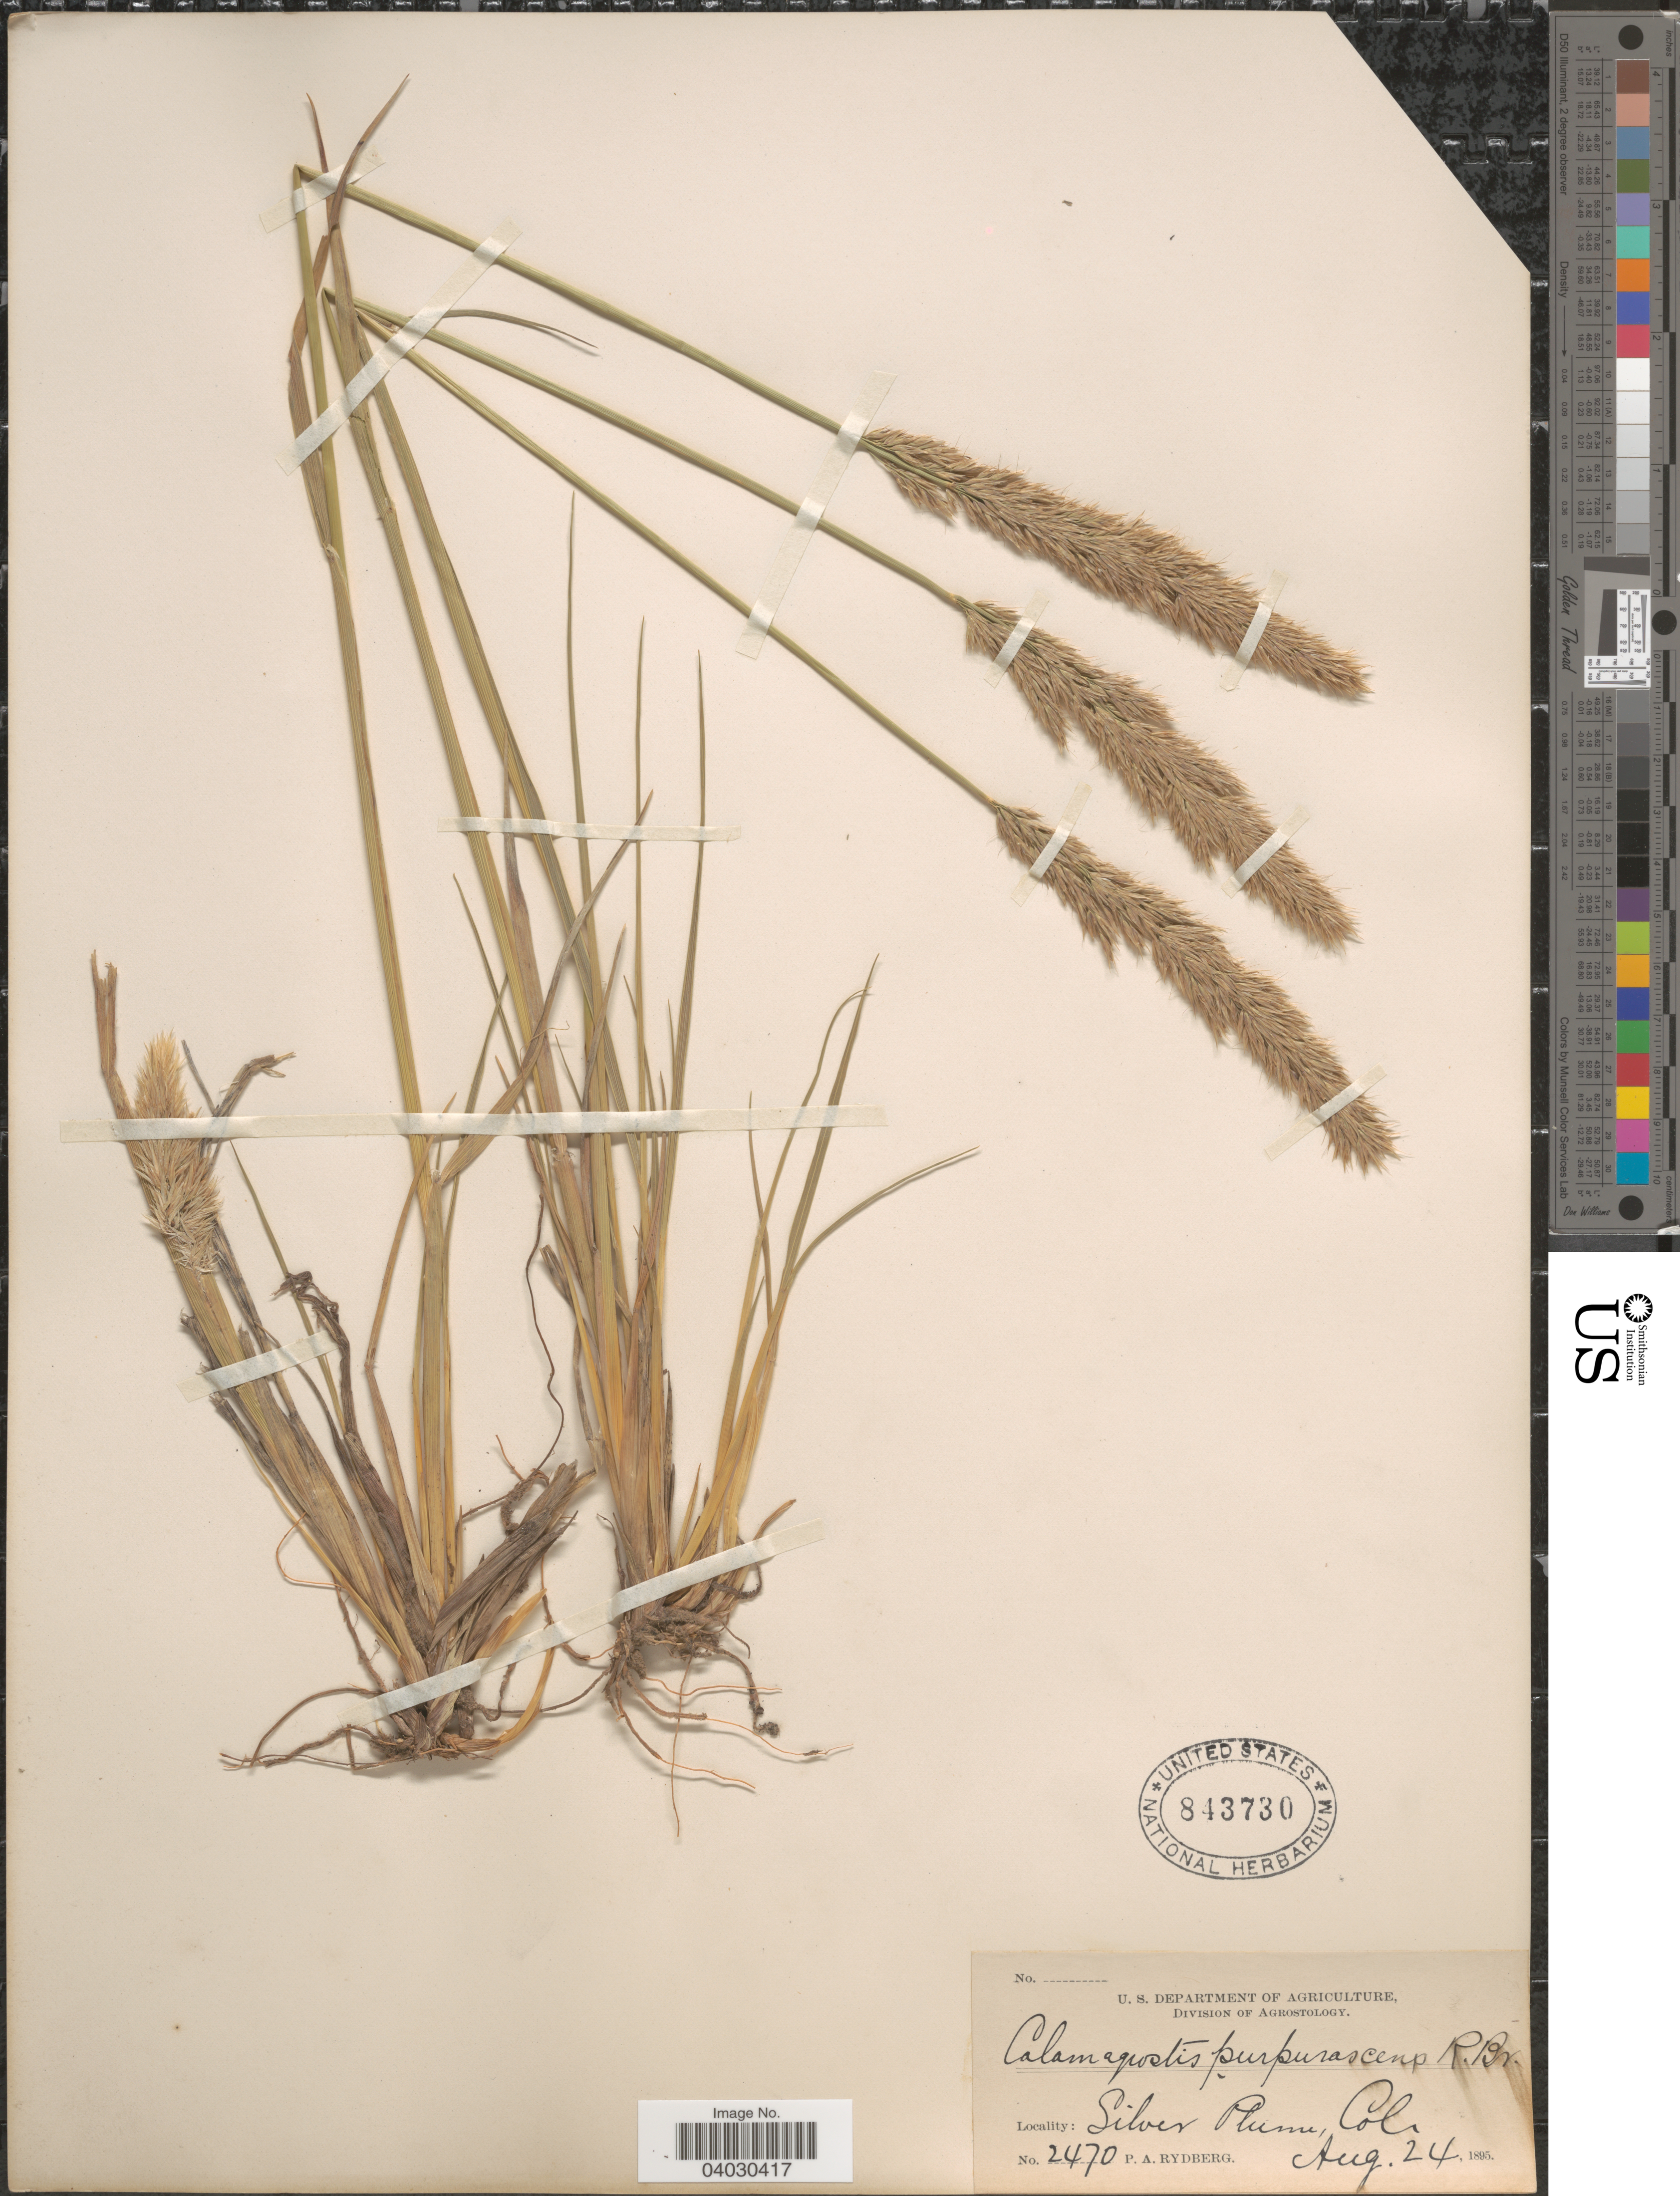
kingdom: Plantae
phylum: Tracheophyta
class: Liliopsida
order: Poales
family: Poaceae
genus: Calamagrostis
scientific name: Calamagrostis purpurascens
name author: R. Br.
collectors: P. A. Rydberg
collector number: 2470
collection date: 1895-08-24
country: United States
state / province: Colorado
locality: Silver Plume.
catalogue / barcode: US 843730